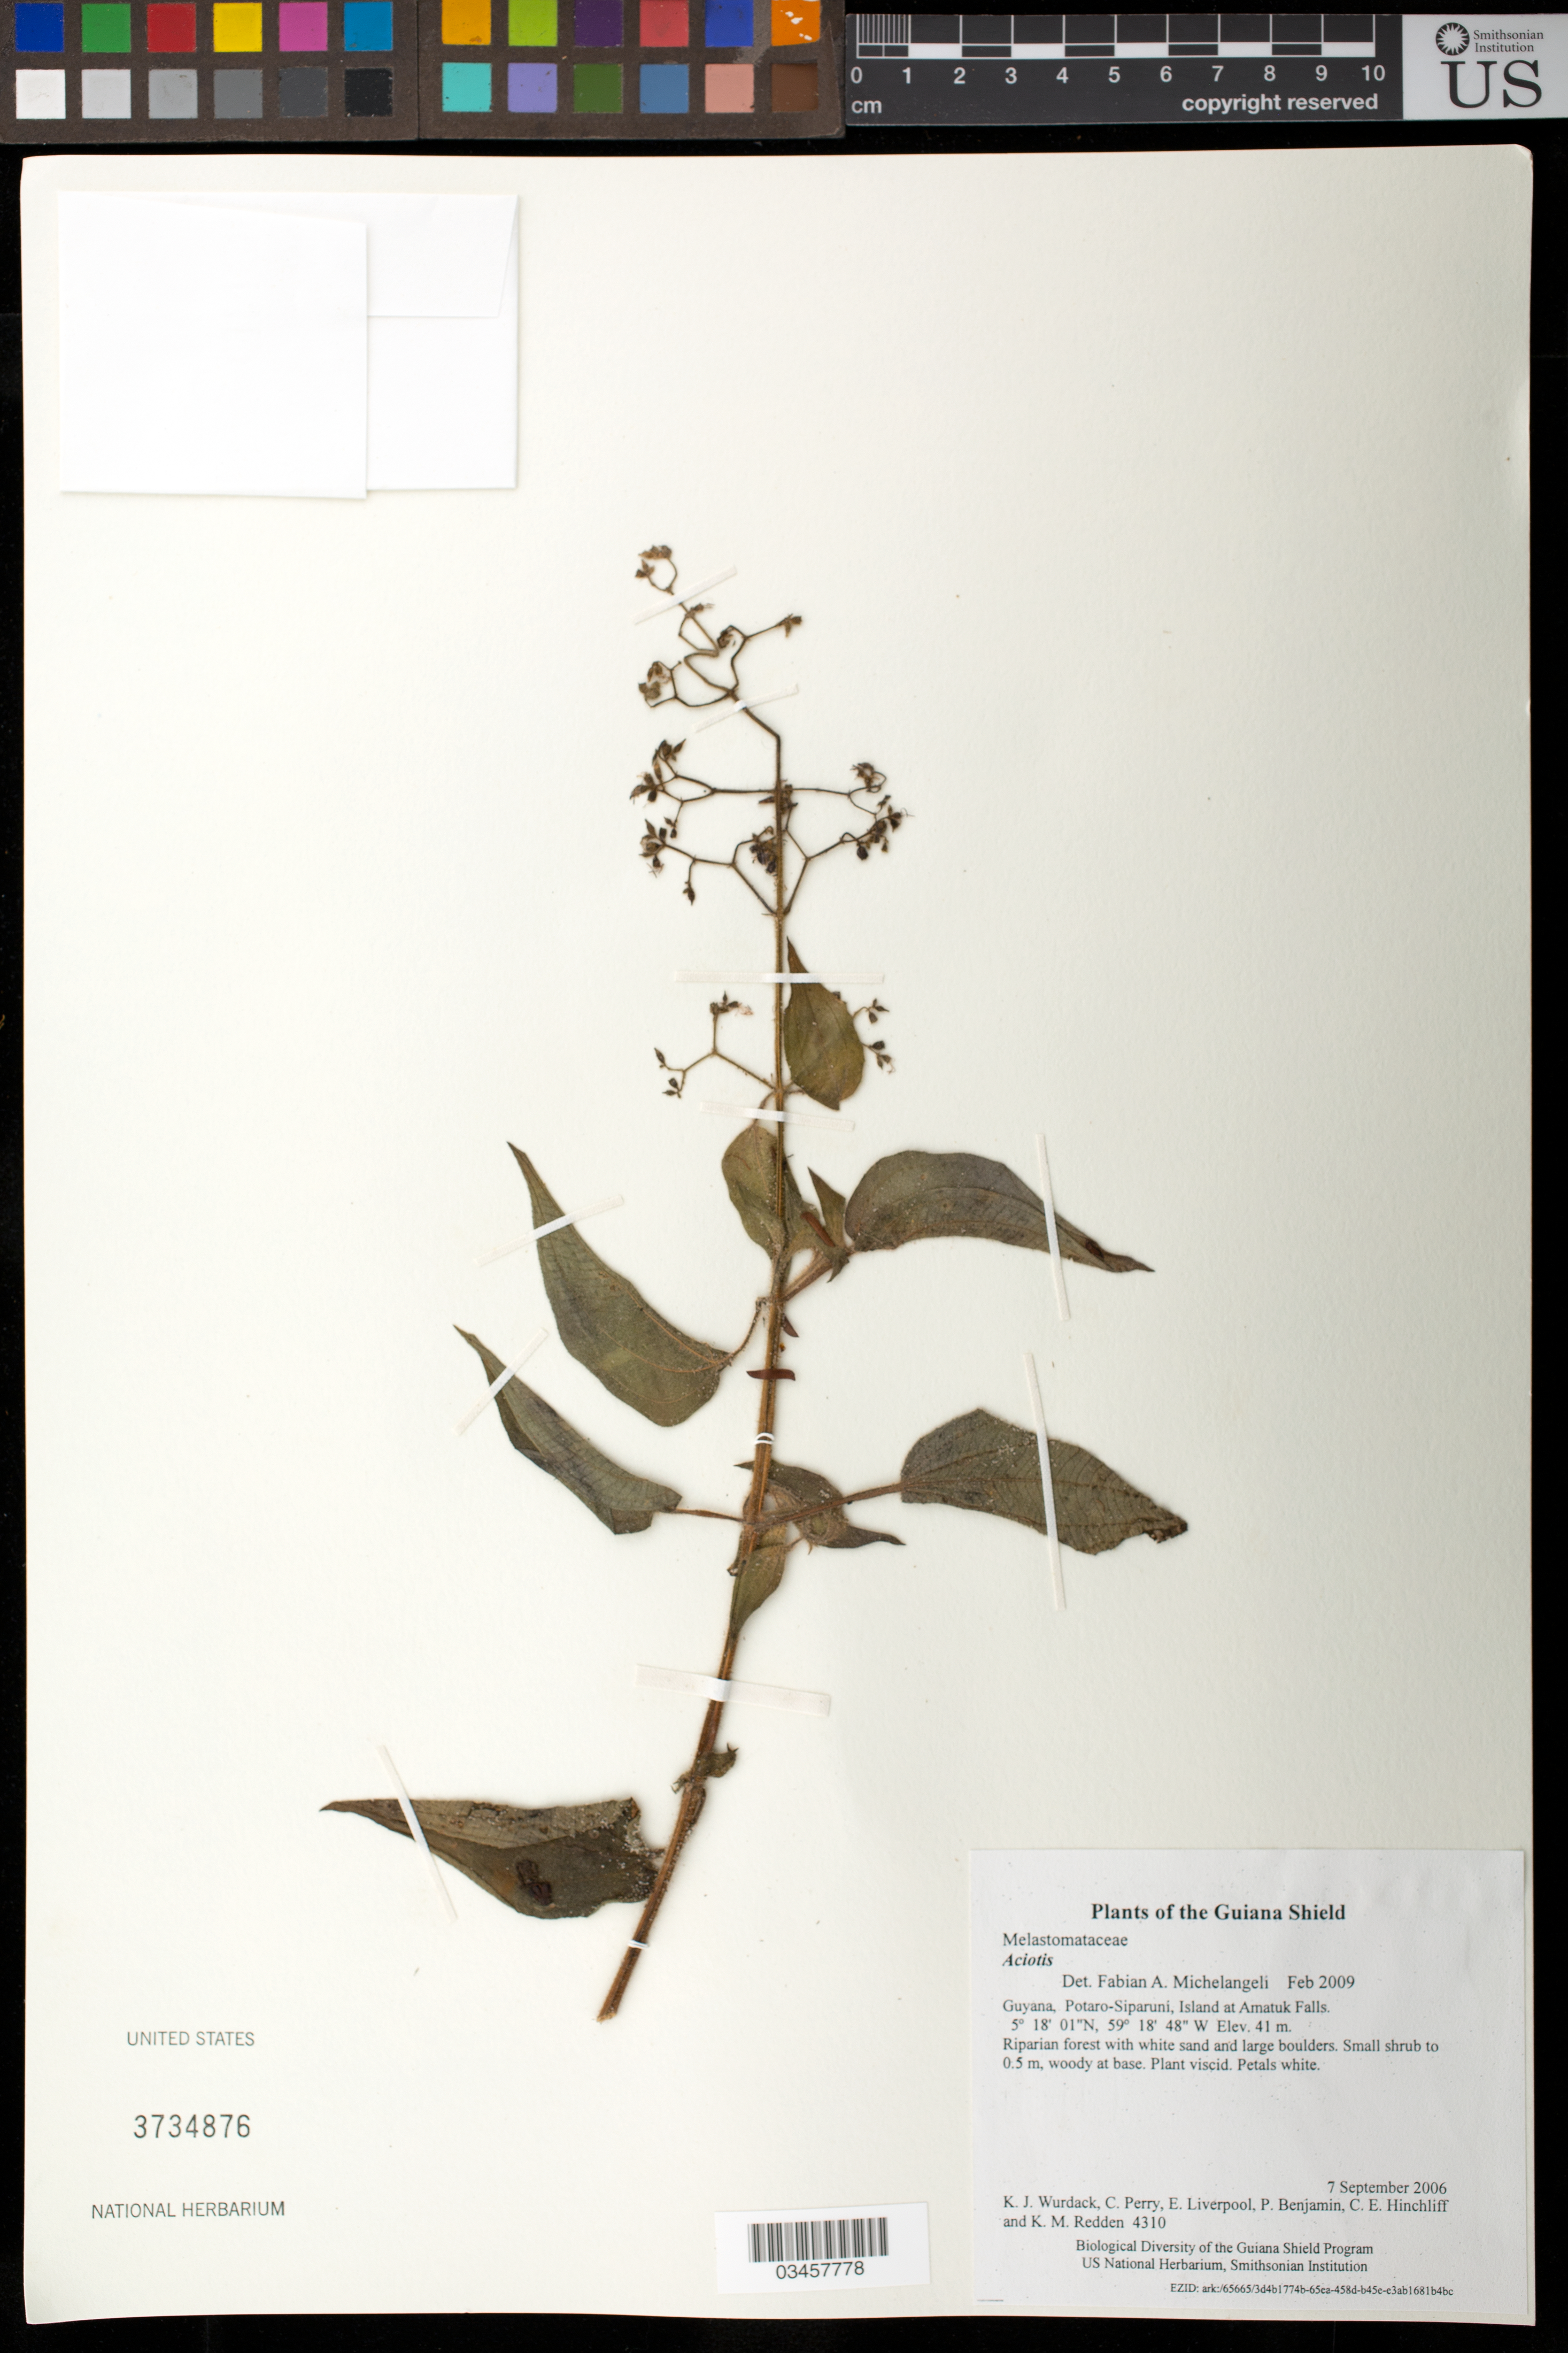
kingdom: Plantae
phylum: Tracheophyta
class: Magnoliopsida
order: Myrtales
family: Melastomataceae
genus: Aciotis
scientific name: Aciotis indecora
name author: (Bonpl.) Triana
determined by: Nunes da Silva, Diego, (RB), Jardim Botanico do Rio de Janeiro - Herbario (BRAZIL)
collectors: K. Wurdack, C. Perry, E. Liverpool, P. Benjamin, C. E. Hinchliff & K. M. Redden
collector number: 4310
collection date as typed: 7 September 2006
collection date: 2006-09-07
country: Guyana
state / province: Potaro-Siparuni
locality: Island at Amatuk Falls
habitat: Riparian forest with white sand and large boulders.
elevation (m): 41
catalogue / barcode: US 3734876